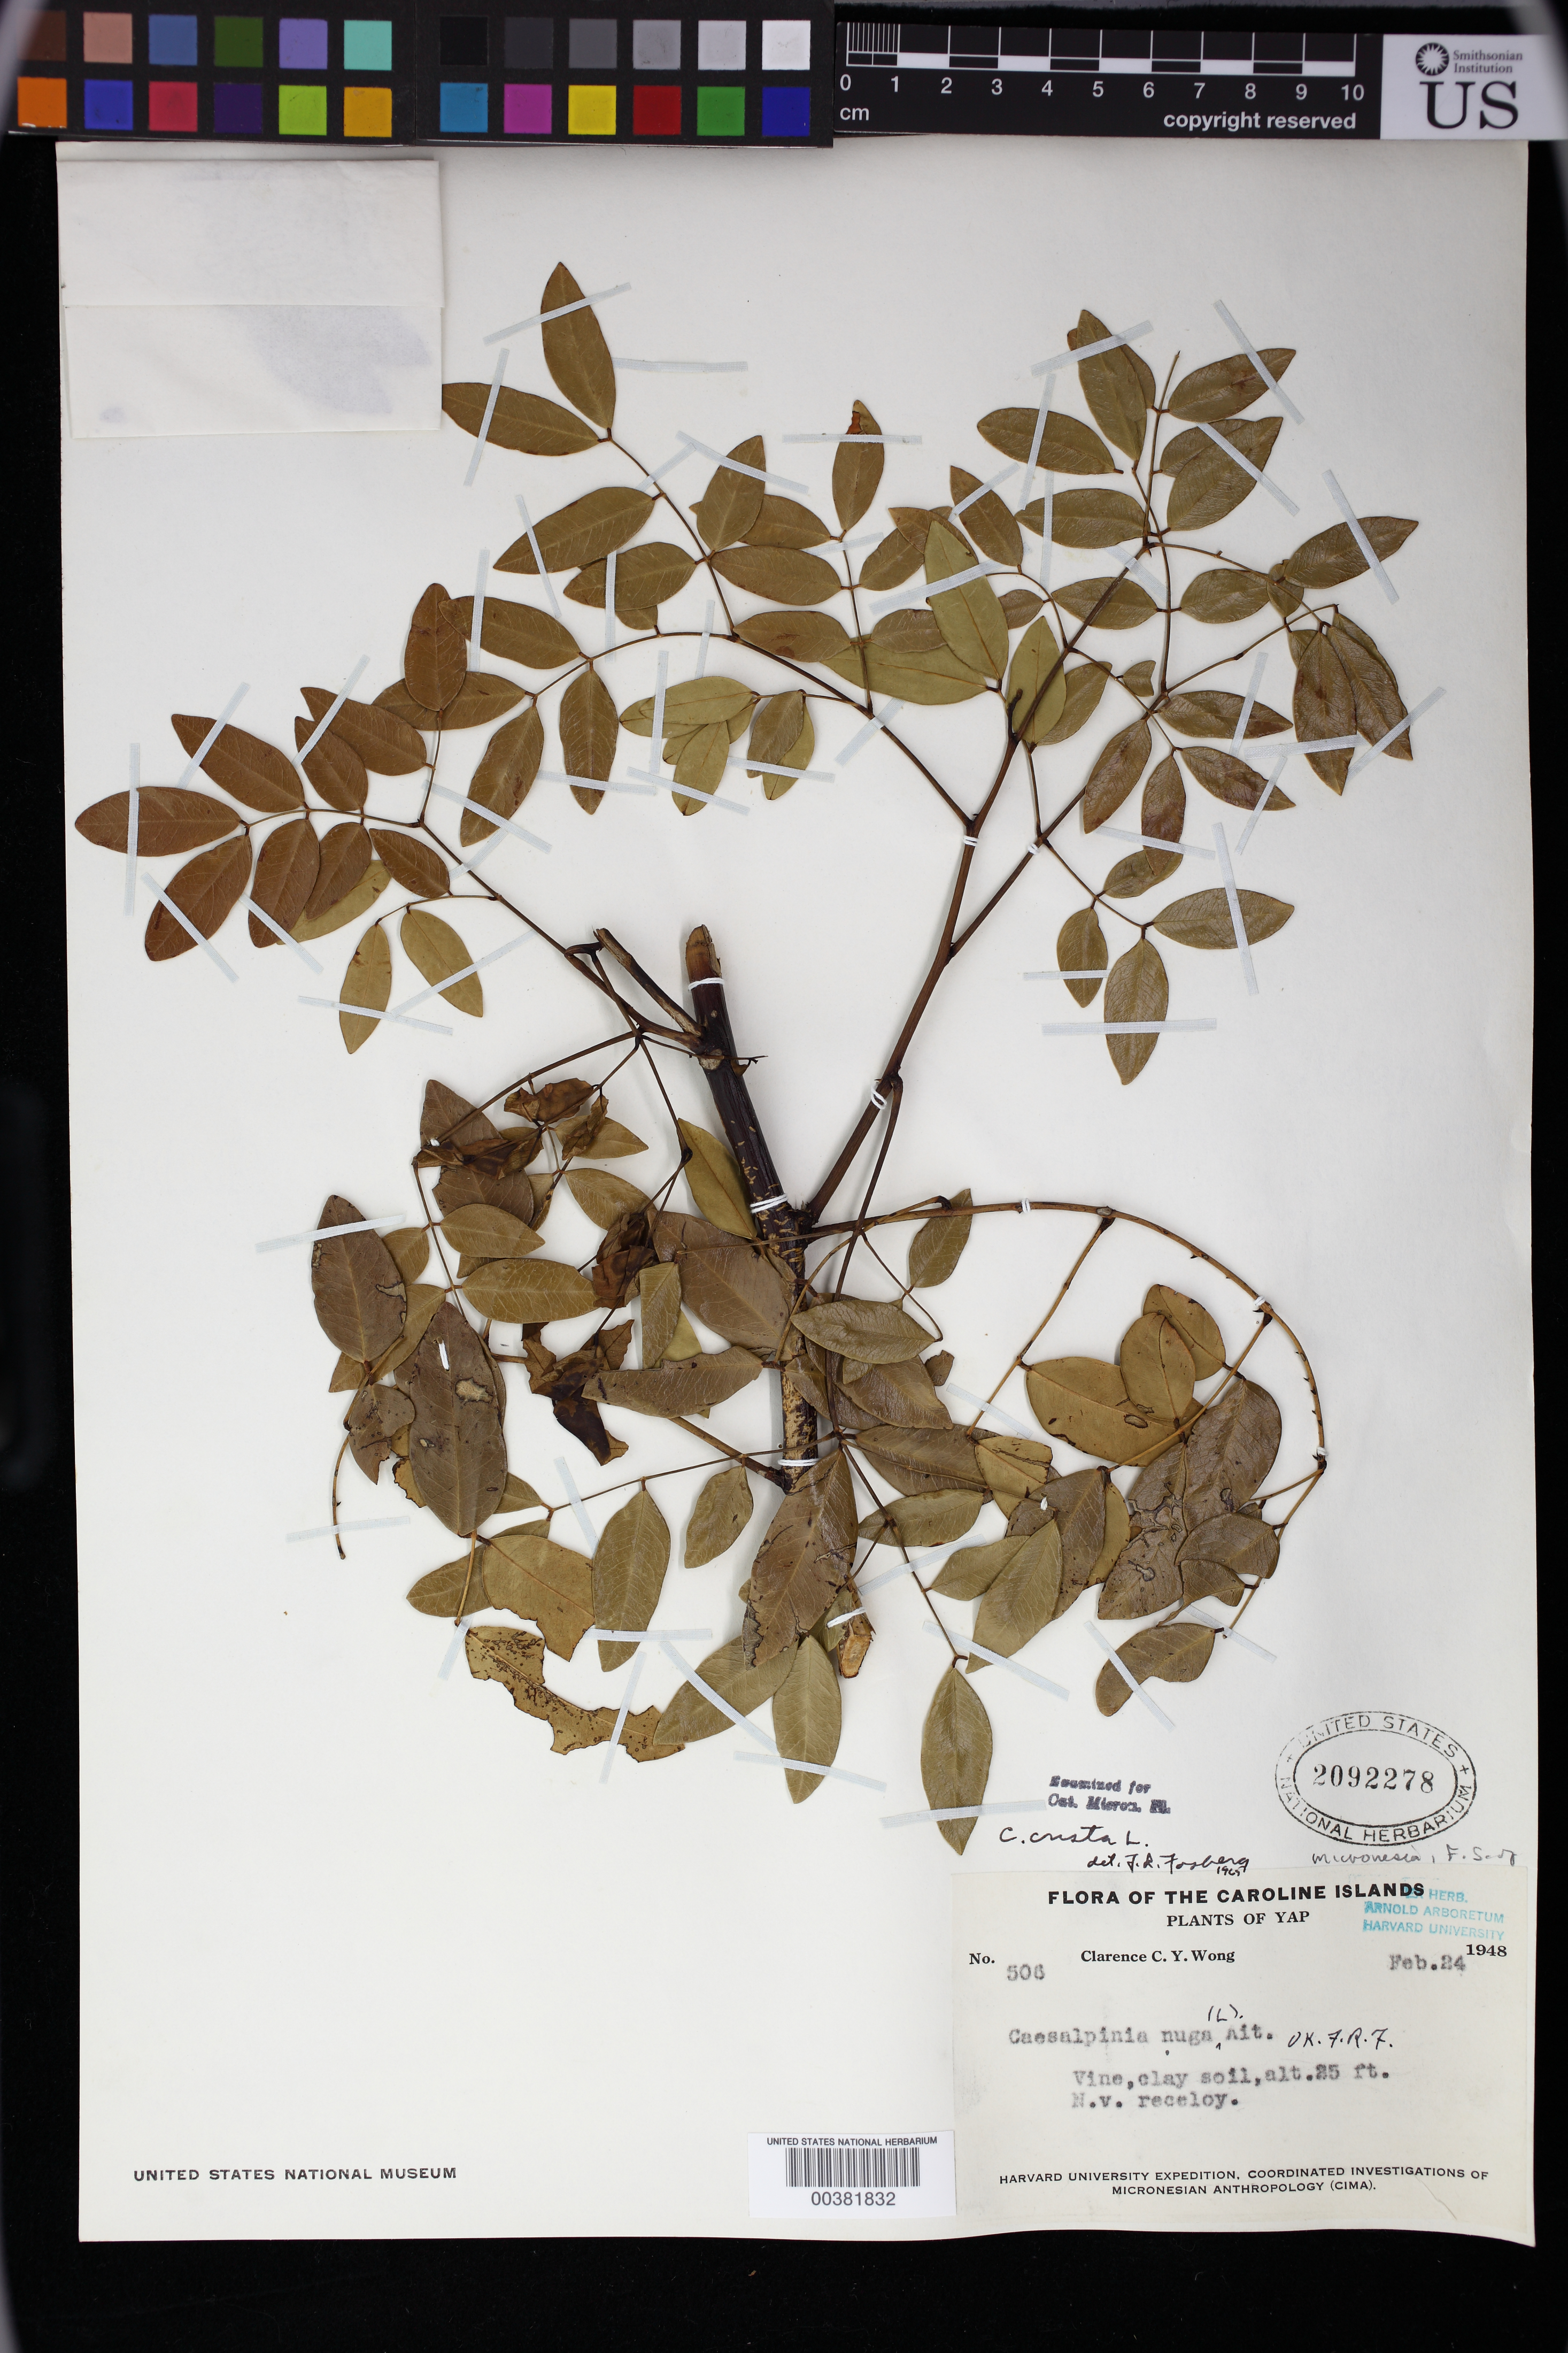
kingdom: Plantae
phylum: Tracheophyta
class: Magnoliopsida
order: Fabales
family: Fabaceae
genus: Ticanto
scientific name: Ticanto crista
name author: (L.) R. Clark & Gagnon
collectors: C. Y. C. Wong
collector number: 506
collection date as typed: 24 Feb 1948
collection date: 1948-02-24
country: Micronesia, Federated States of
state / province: Yap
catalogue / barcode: US 2032278